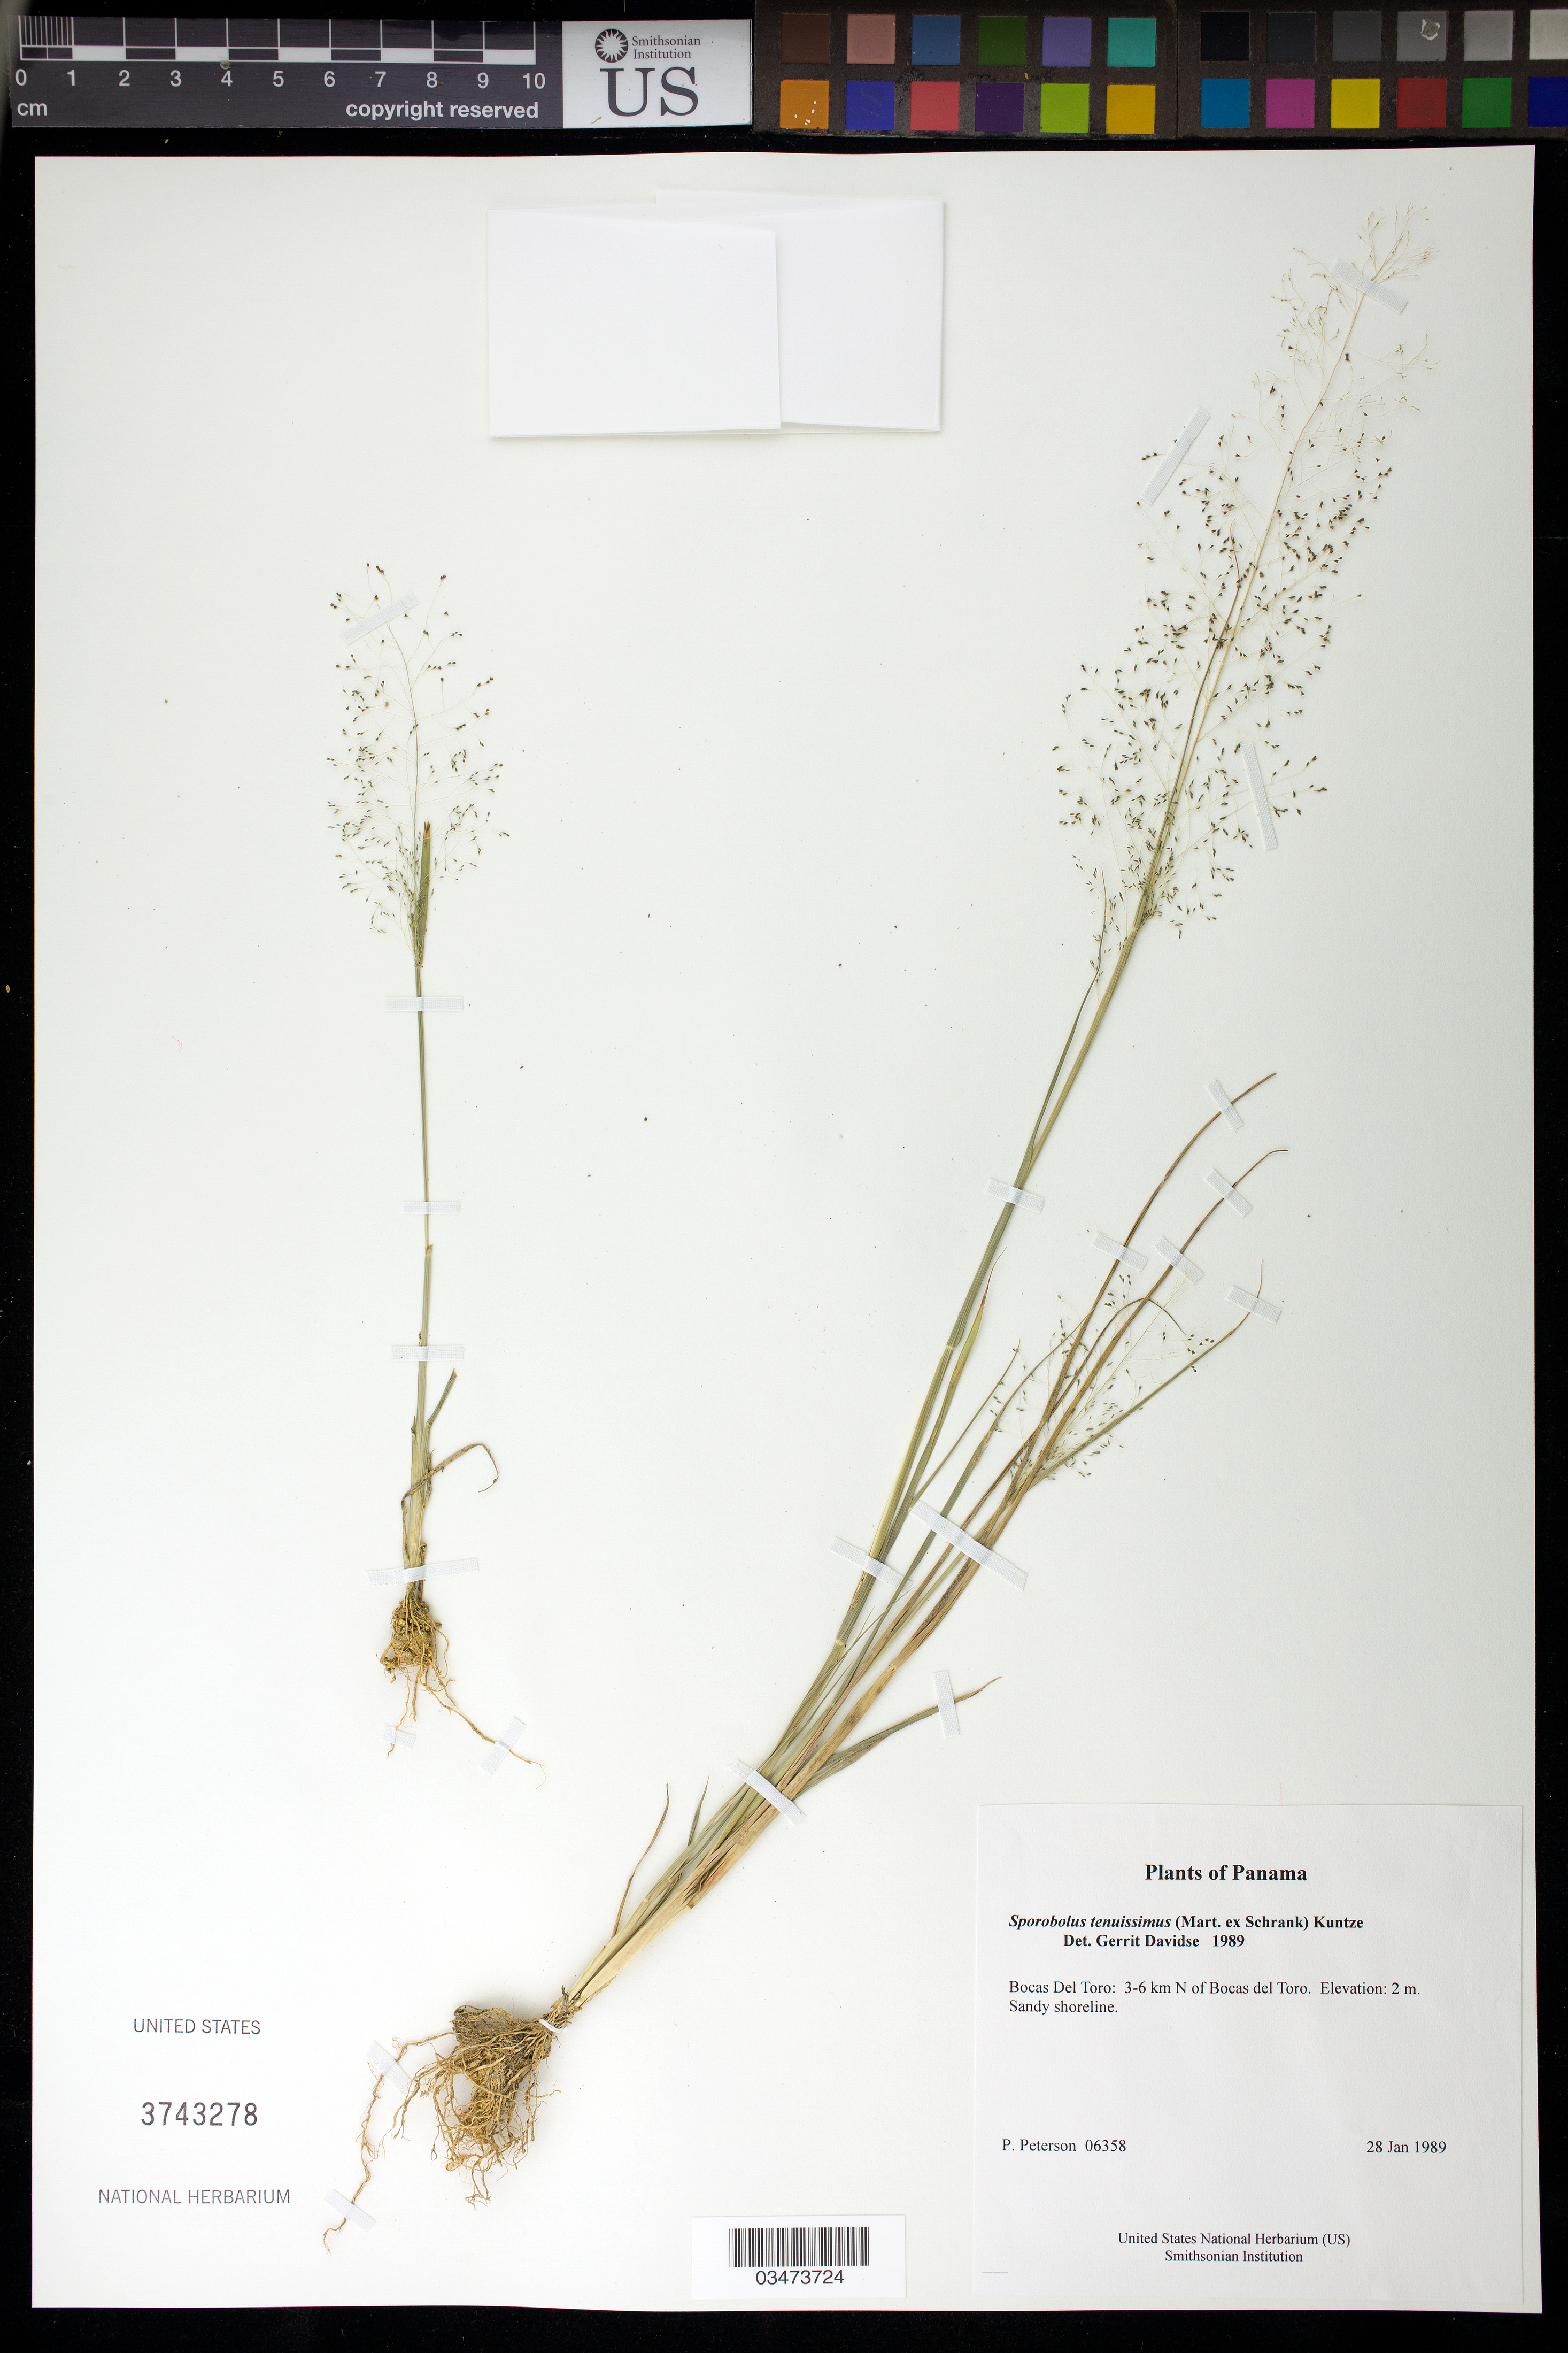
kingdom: Plantae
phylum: Tracheophyta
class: Liliopsida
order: Poales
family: Poaceae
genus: Sporobolus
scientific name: Sporobolus tenuissimus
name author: (Mart. ex Schrank) Kuntze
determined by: Davidse, Gerrit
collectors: P. M. Peterson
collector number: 06358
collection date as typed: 28 Jan 1989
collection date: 1989-01-28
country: Panama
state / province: Bocas del Toro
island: Colón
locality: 3-6 km N of Bocas del Toro.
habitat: Sandy shoreline.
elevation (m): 2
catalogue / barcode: US 3743278